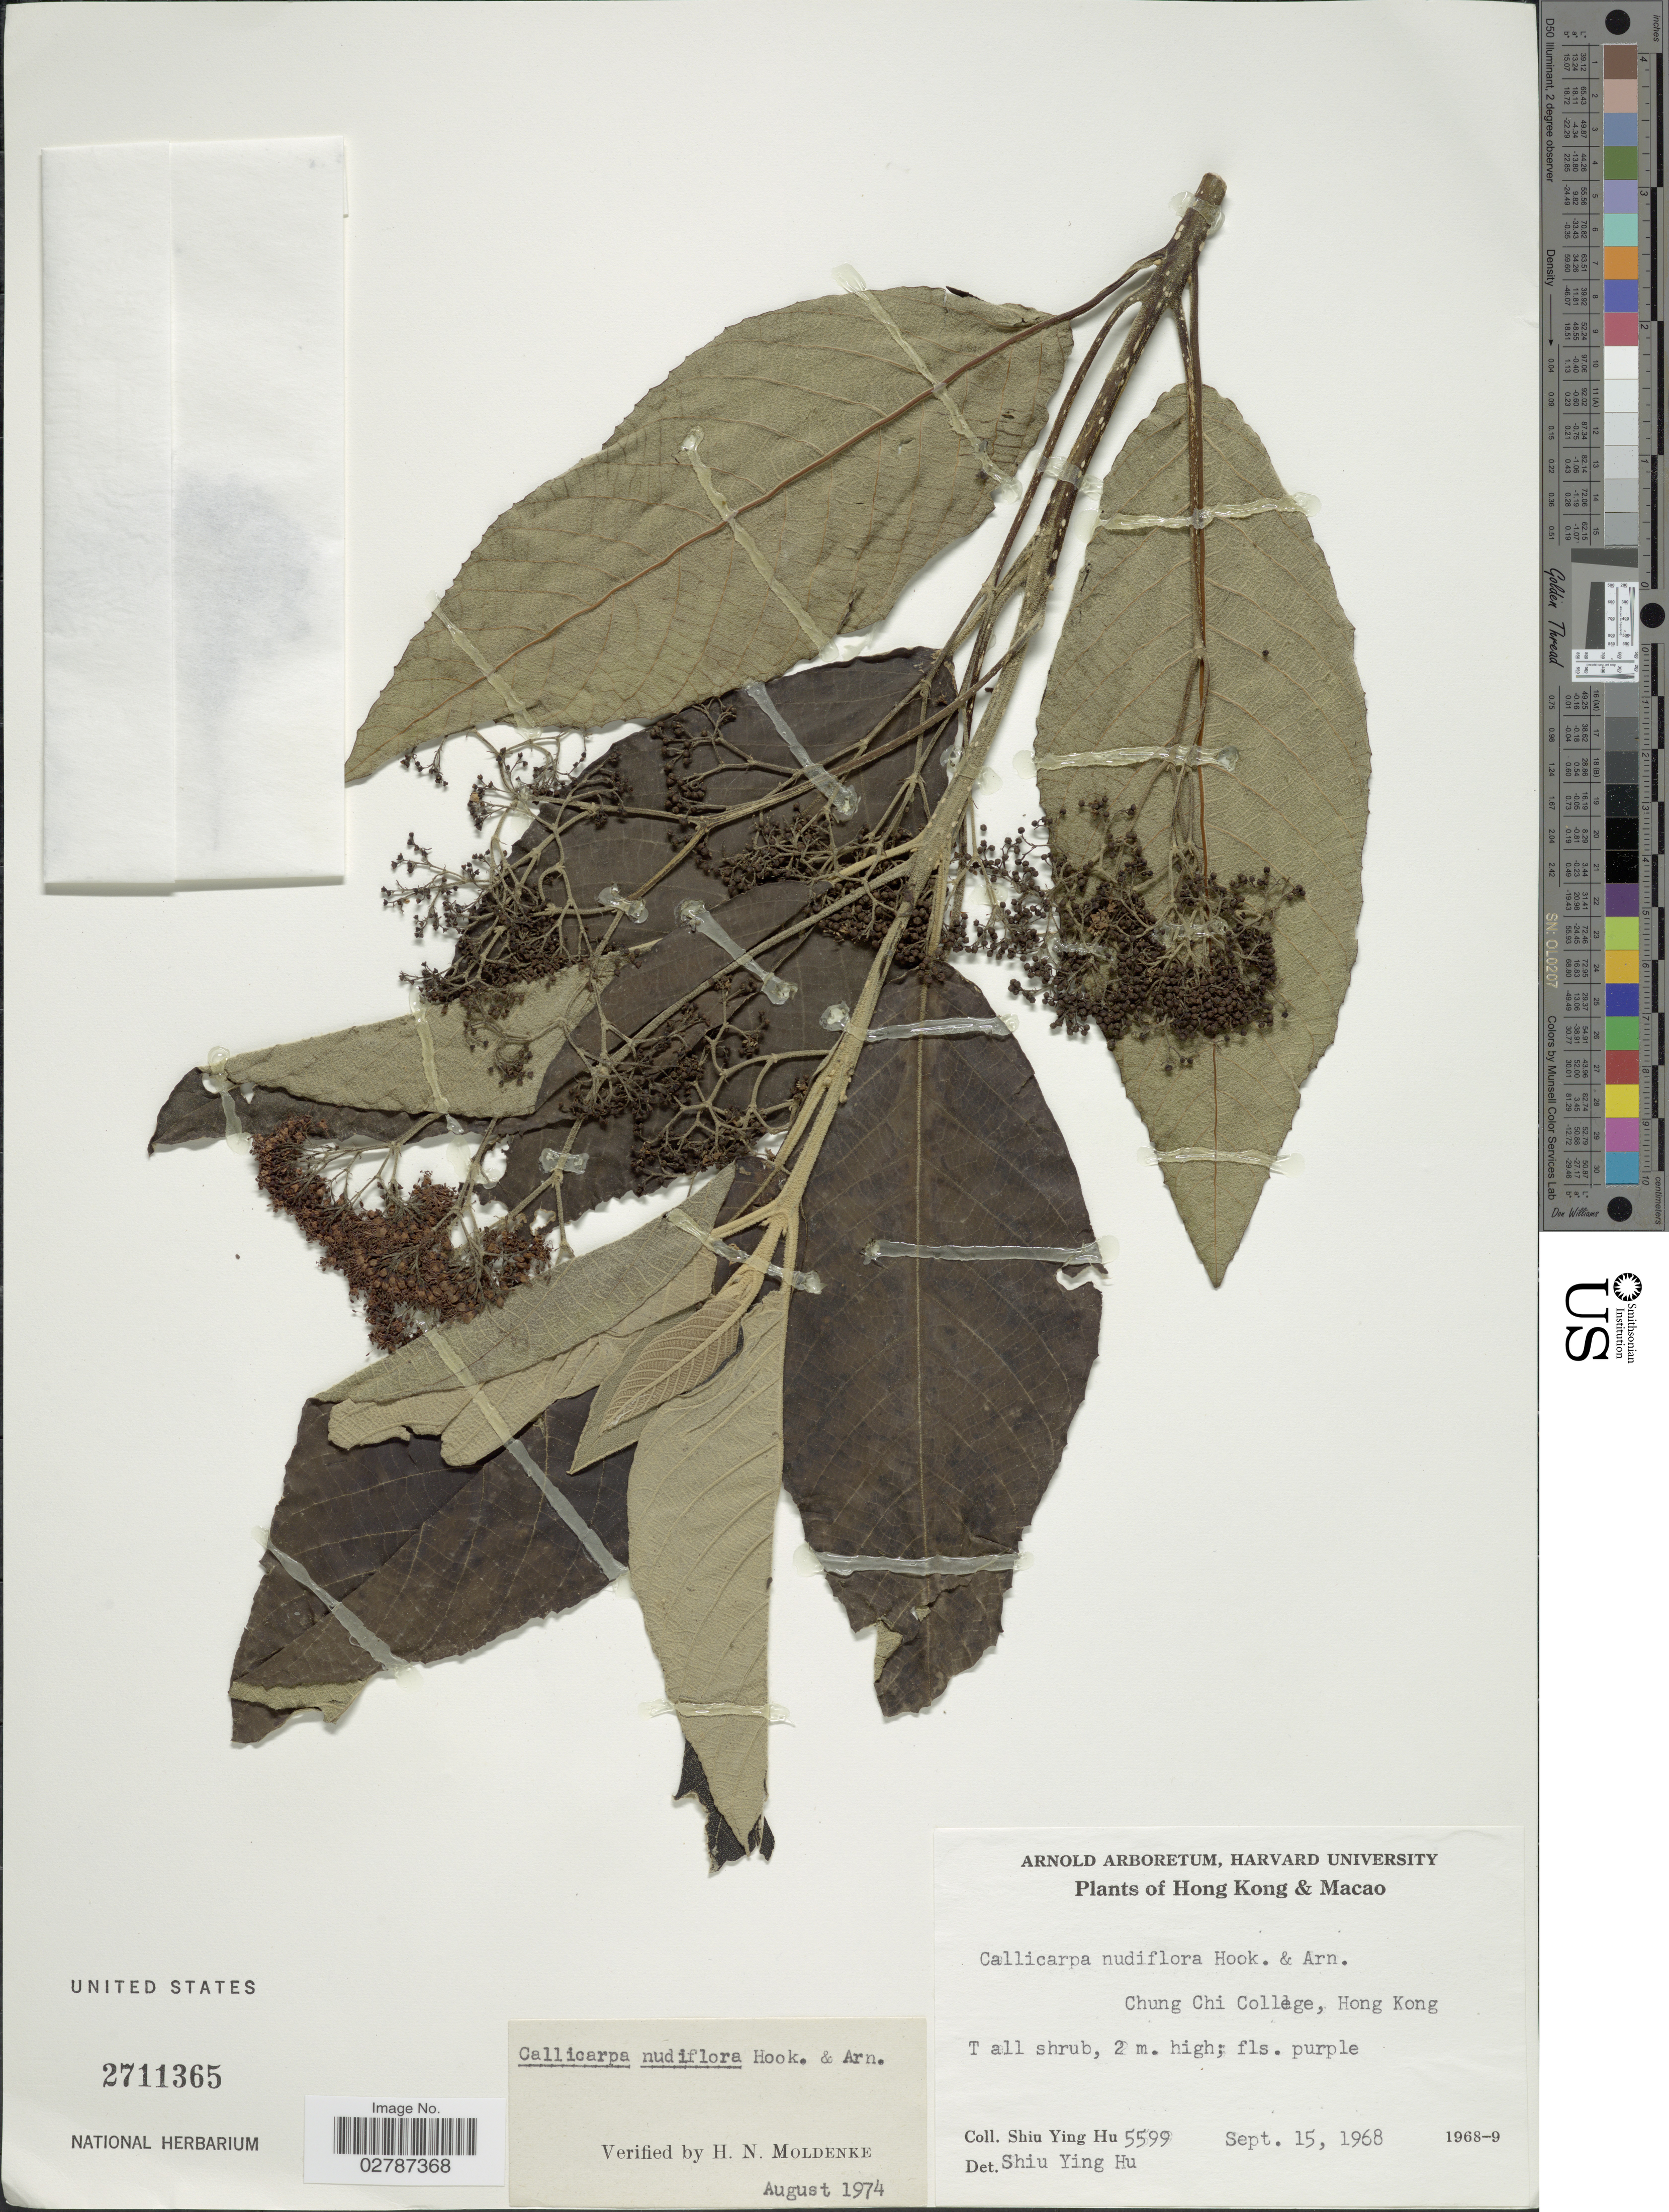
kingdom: Plantae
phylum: Tracheophyta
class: Magnoliopsida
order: Lamiales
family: Lamiaceae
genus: Callicarpa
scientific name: Callicarpa nudiflora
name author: Hook. & Arn.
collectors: S. Y. Hu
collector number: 5599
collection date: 1968-09-15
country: China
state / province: Hong Kong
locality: Chung Chi College.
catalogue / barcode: US 2711365